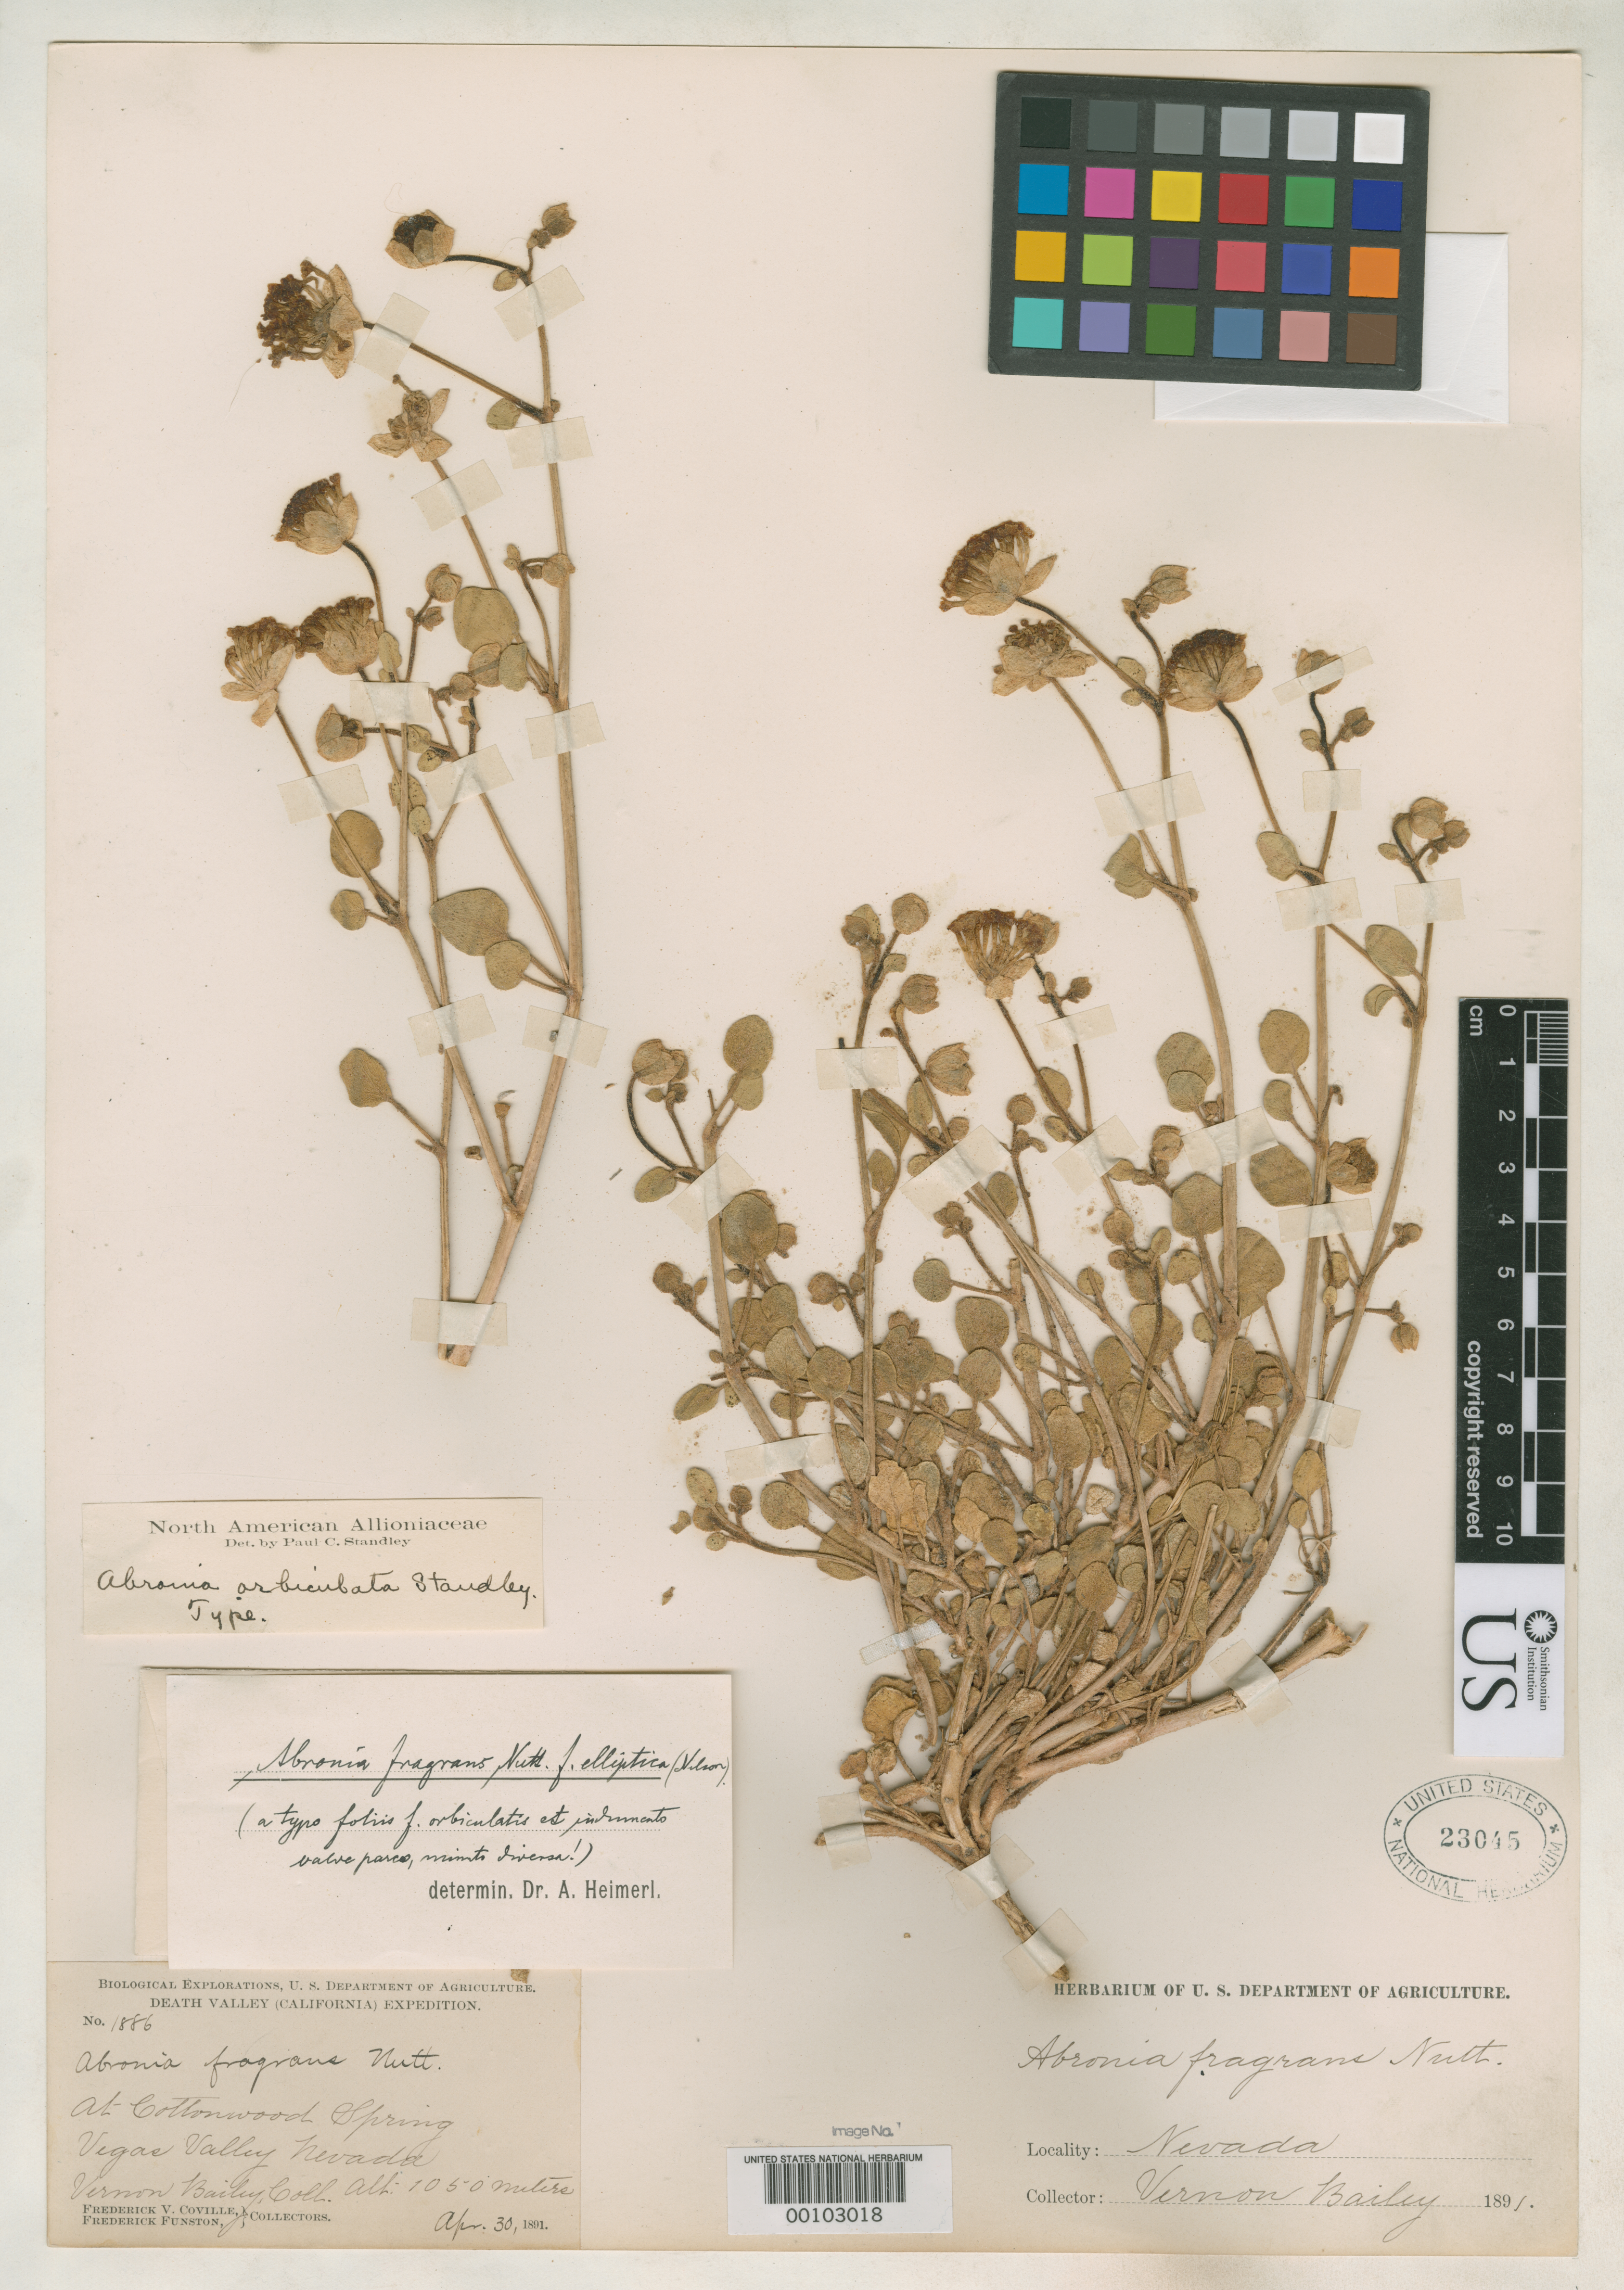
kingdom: Plantae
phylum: Tracheophyta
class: Magnoliopsida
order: Caryophyllales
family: Nyctaginaceae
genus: Abronia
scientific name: Abronia orbiculata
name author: Standl.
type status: Holotype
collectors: V. O. Bailey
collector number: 1886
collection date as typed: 30 Apr 1891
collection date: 1891-04-30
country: United States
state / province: Nevada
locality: Vegas Valley, Cottonwood.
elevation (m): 1050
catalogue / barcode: US 23045